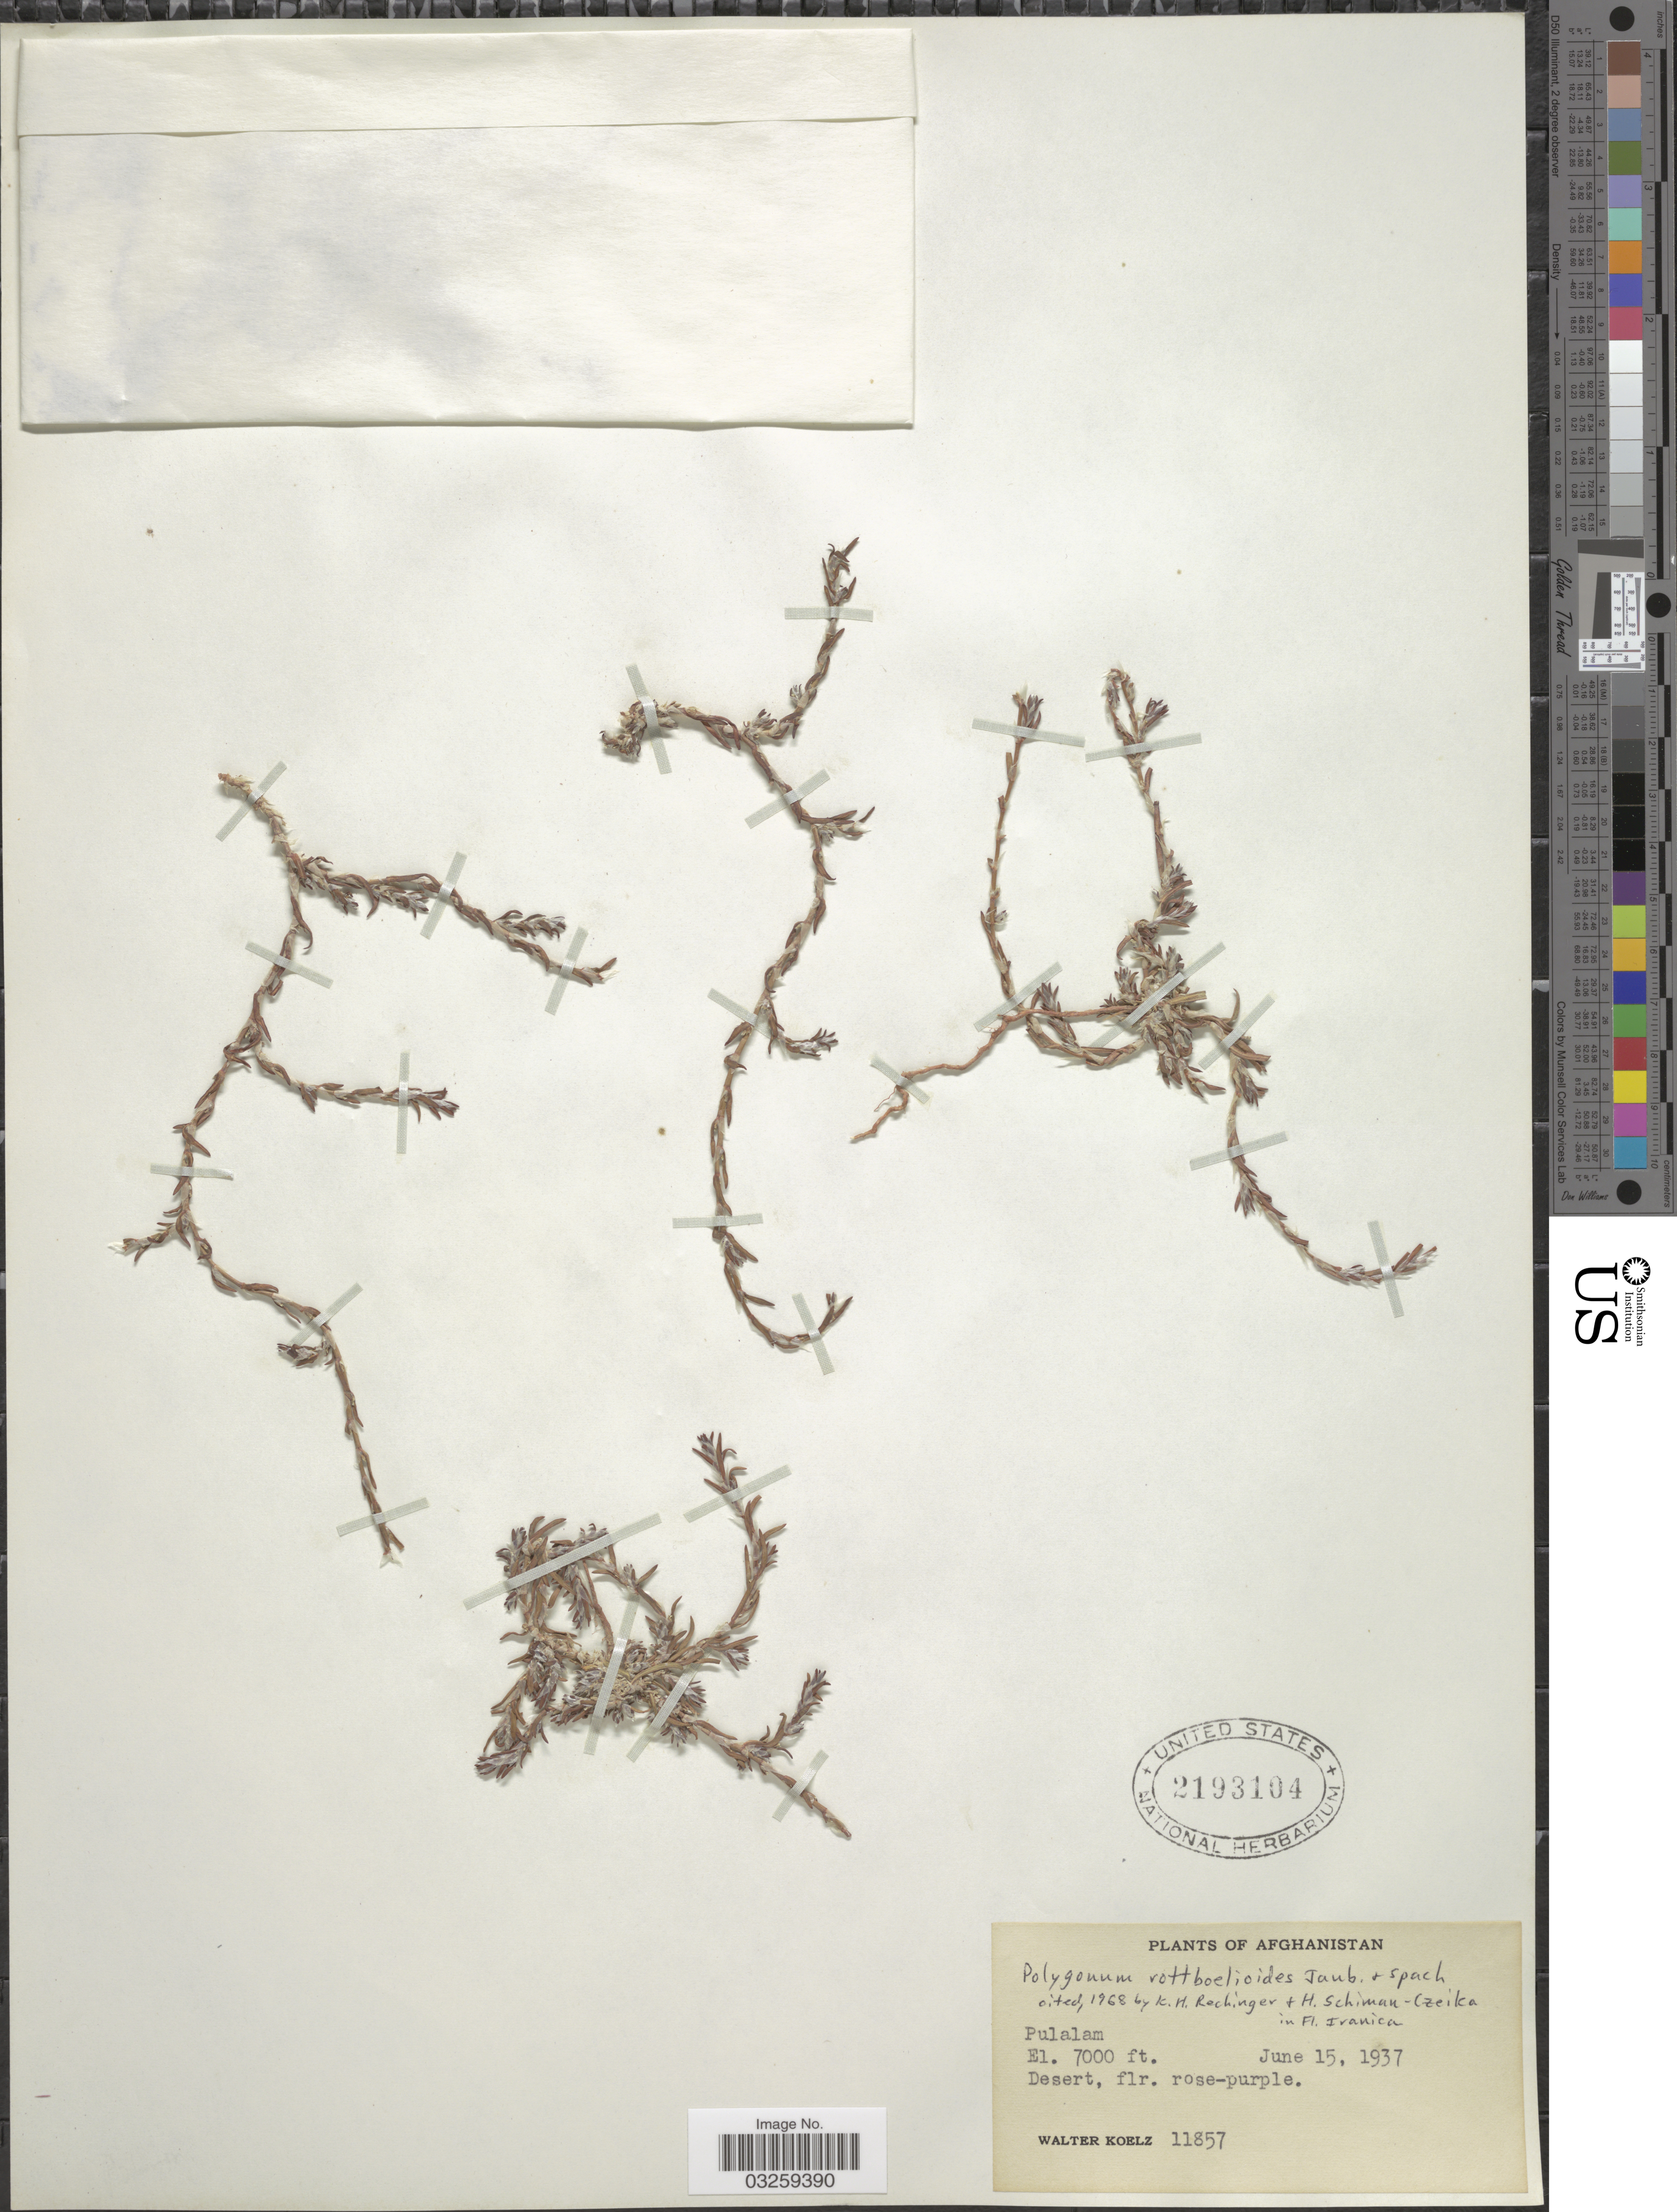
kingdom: Plantae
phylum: Tracheophyta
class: Magnoliopsida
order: Caryophyllales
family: Polygonaceae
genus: Polygonum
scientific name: Polygonum rottboellioides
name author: Jaub. & Spach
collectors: W. N. Koelz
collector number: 11857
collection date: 1937-06-15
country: Afghanistan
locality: Pulalam.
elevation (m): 2134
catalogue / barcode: US 2193104